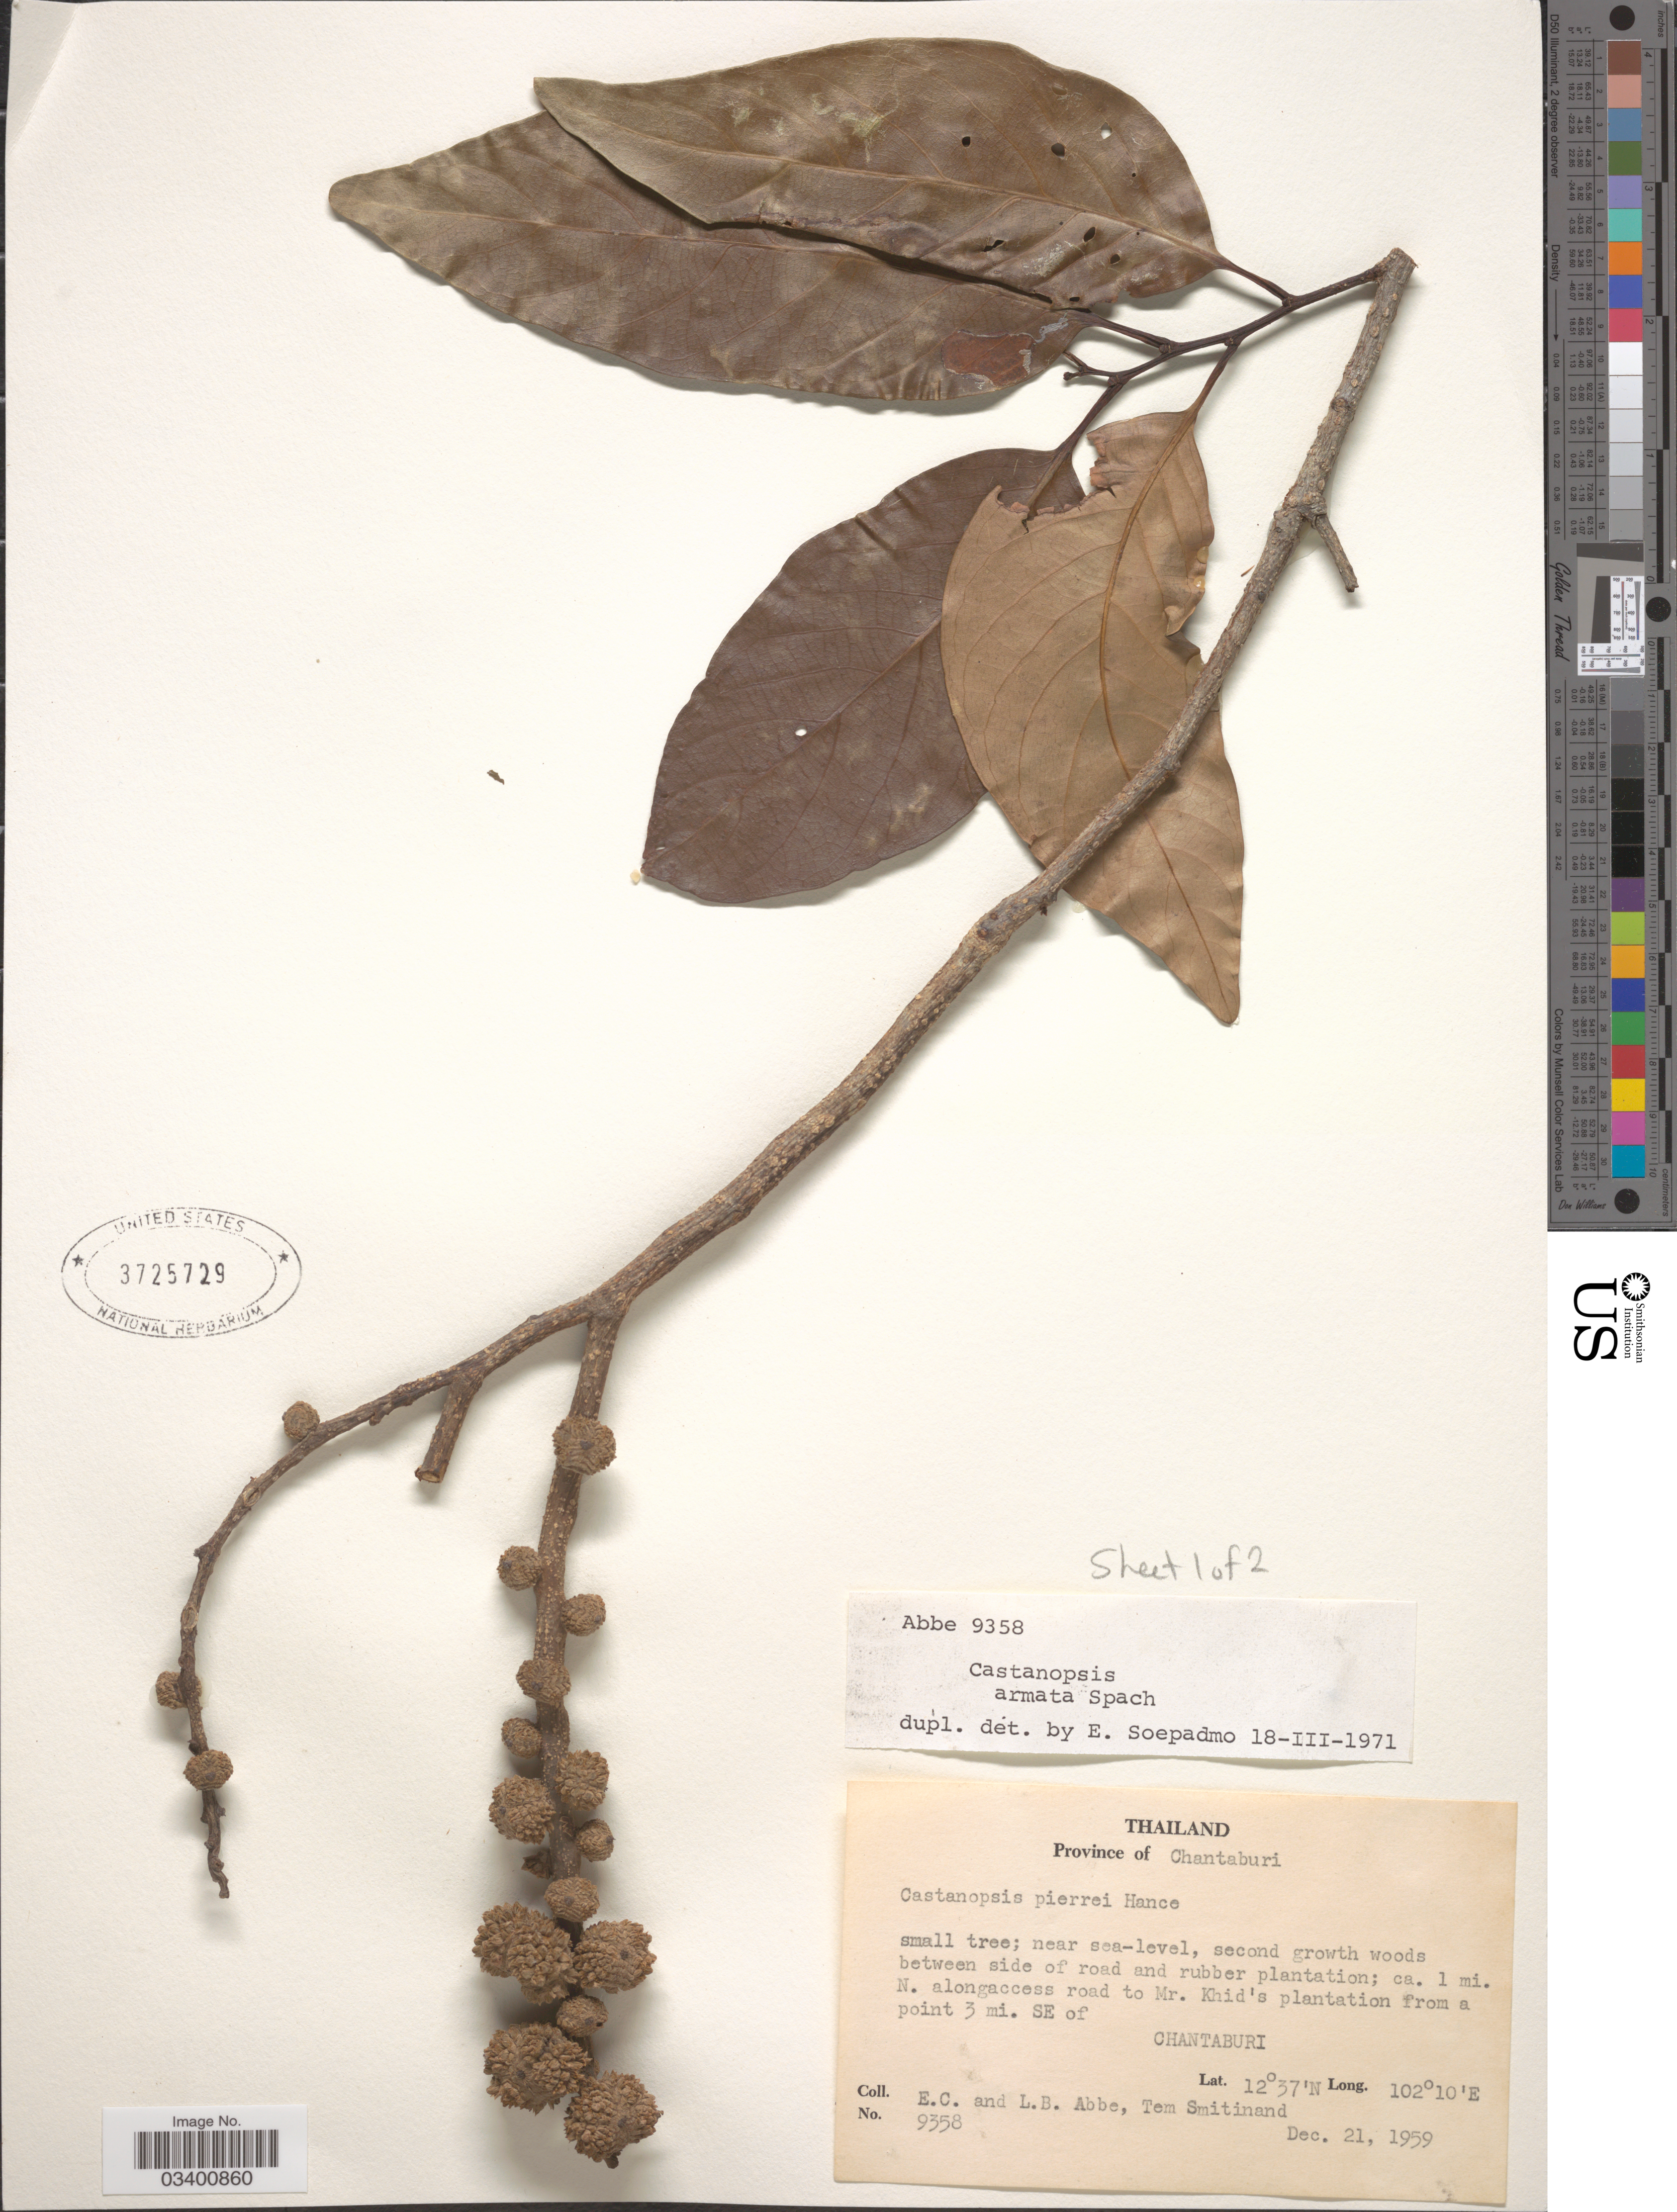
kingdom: Plantae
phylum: Tracheophyta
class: Magnoliopsida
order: Fagales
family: Fagaceae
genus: Castanopsis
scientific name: Castanopsis armata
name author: (Roxb.) Spach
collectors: E. C. Abbe, L. B. Abbe & T. Smitinand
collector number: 9358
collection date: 1959-12-21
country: Thailand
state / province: Chanthaburi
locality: Province of Chantaburi. Ca. 1 mi. N. alongaccess road to Mr. Khid's plantation from a point 3 mi. SE of Chantarburi.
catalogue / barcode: US 3725729